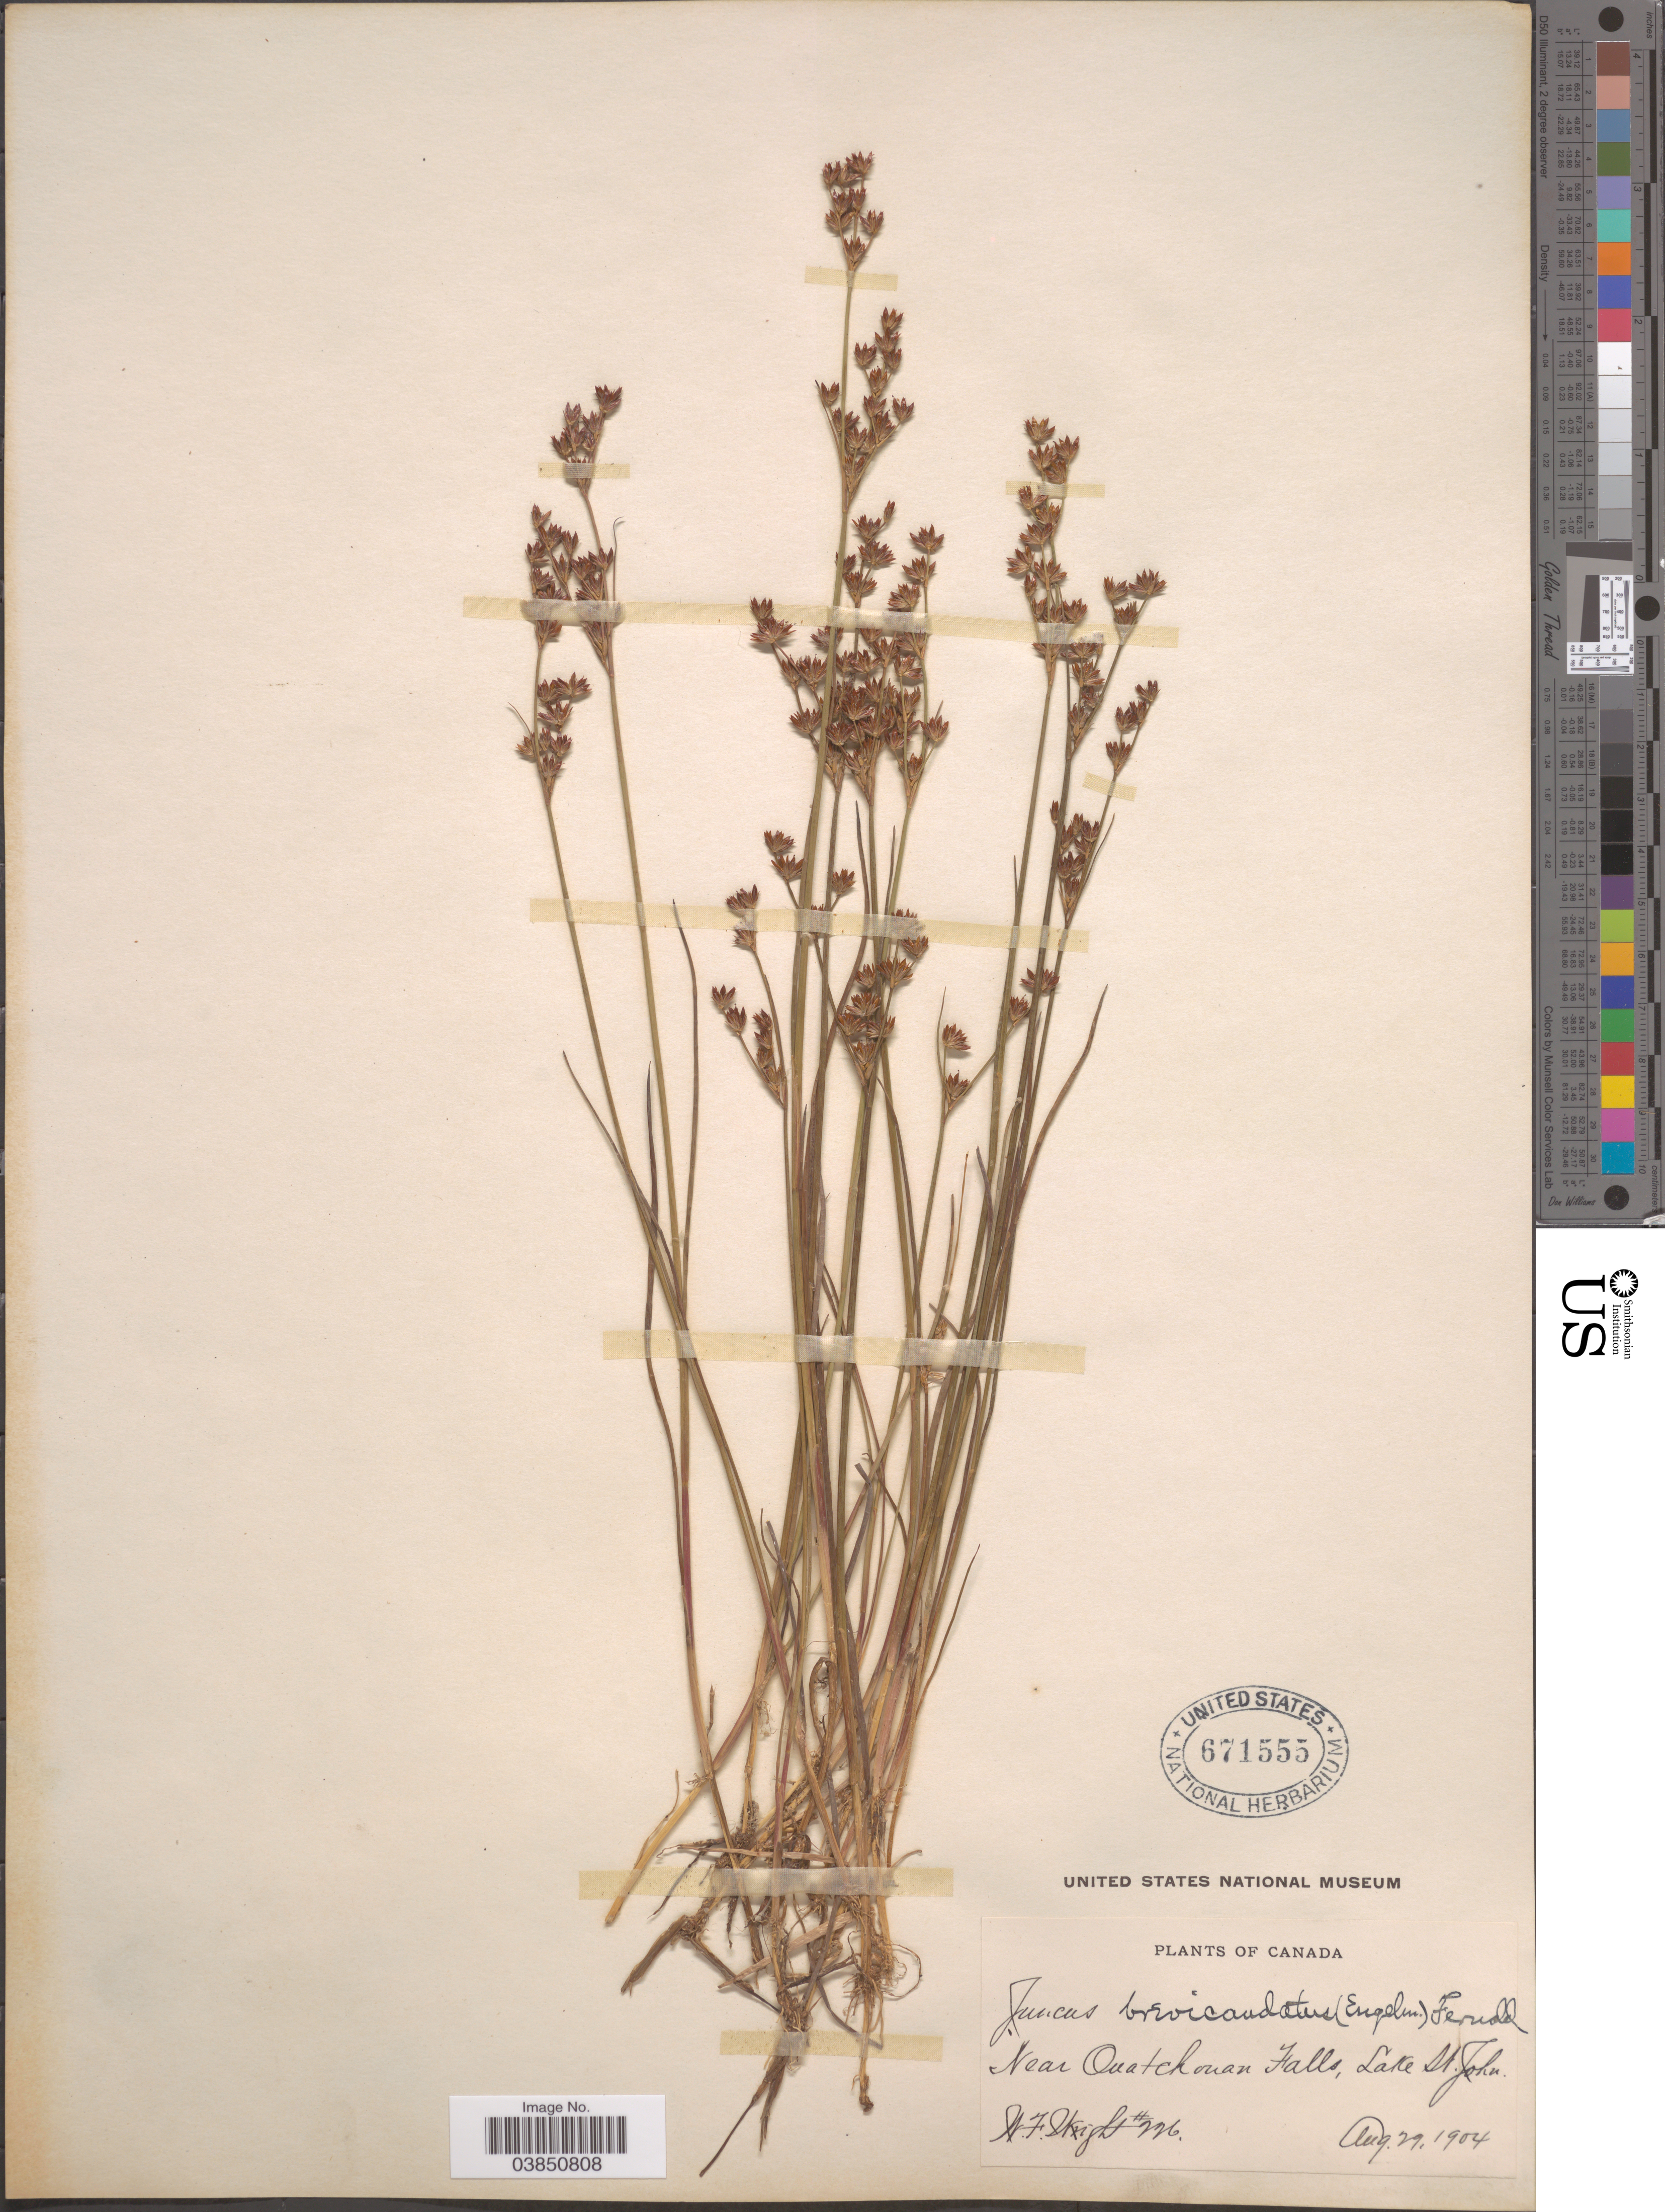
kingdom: Plantae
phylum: Tracheophyta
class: Liliopsida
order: Poales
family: Juncaceae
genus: Juncus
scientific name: Juncus brevicaudatus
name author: (Engelm.) Fernald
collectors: W. F. Wright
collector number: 226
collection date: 1904-08-29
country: Canada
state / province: Ontario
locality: Near Ouatchouan Falls, Lake St. John.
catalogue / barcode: US 671555